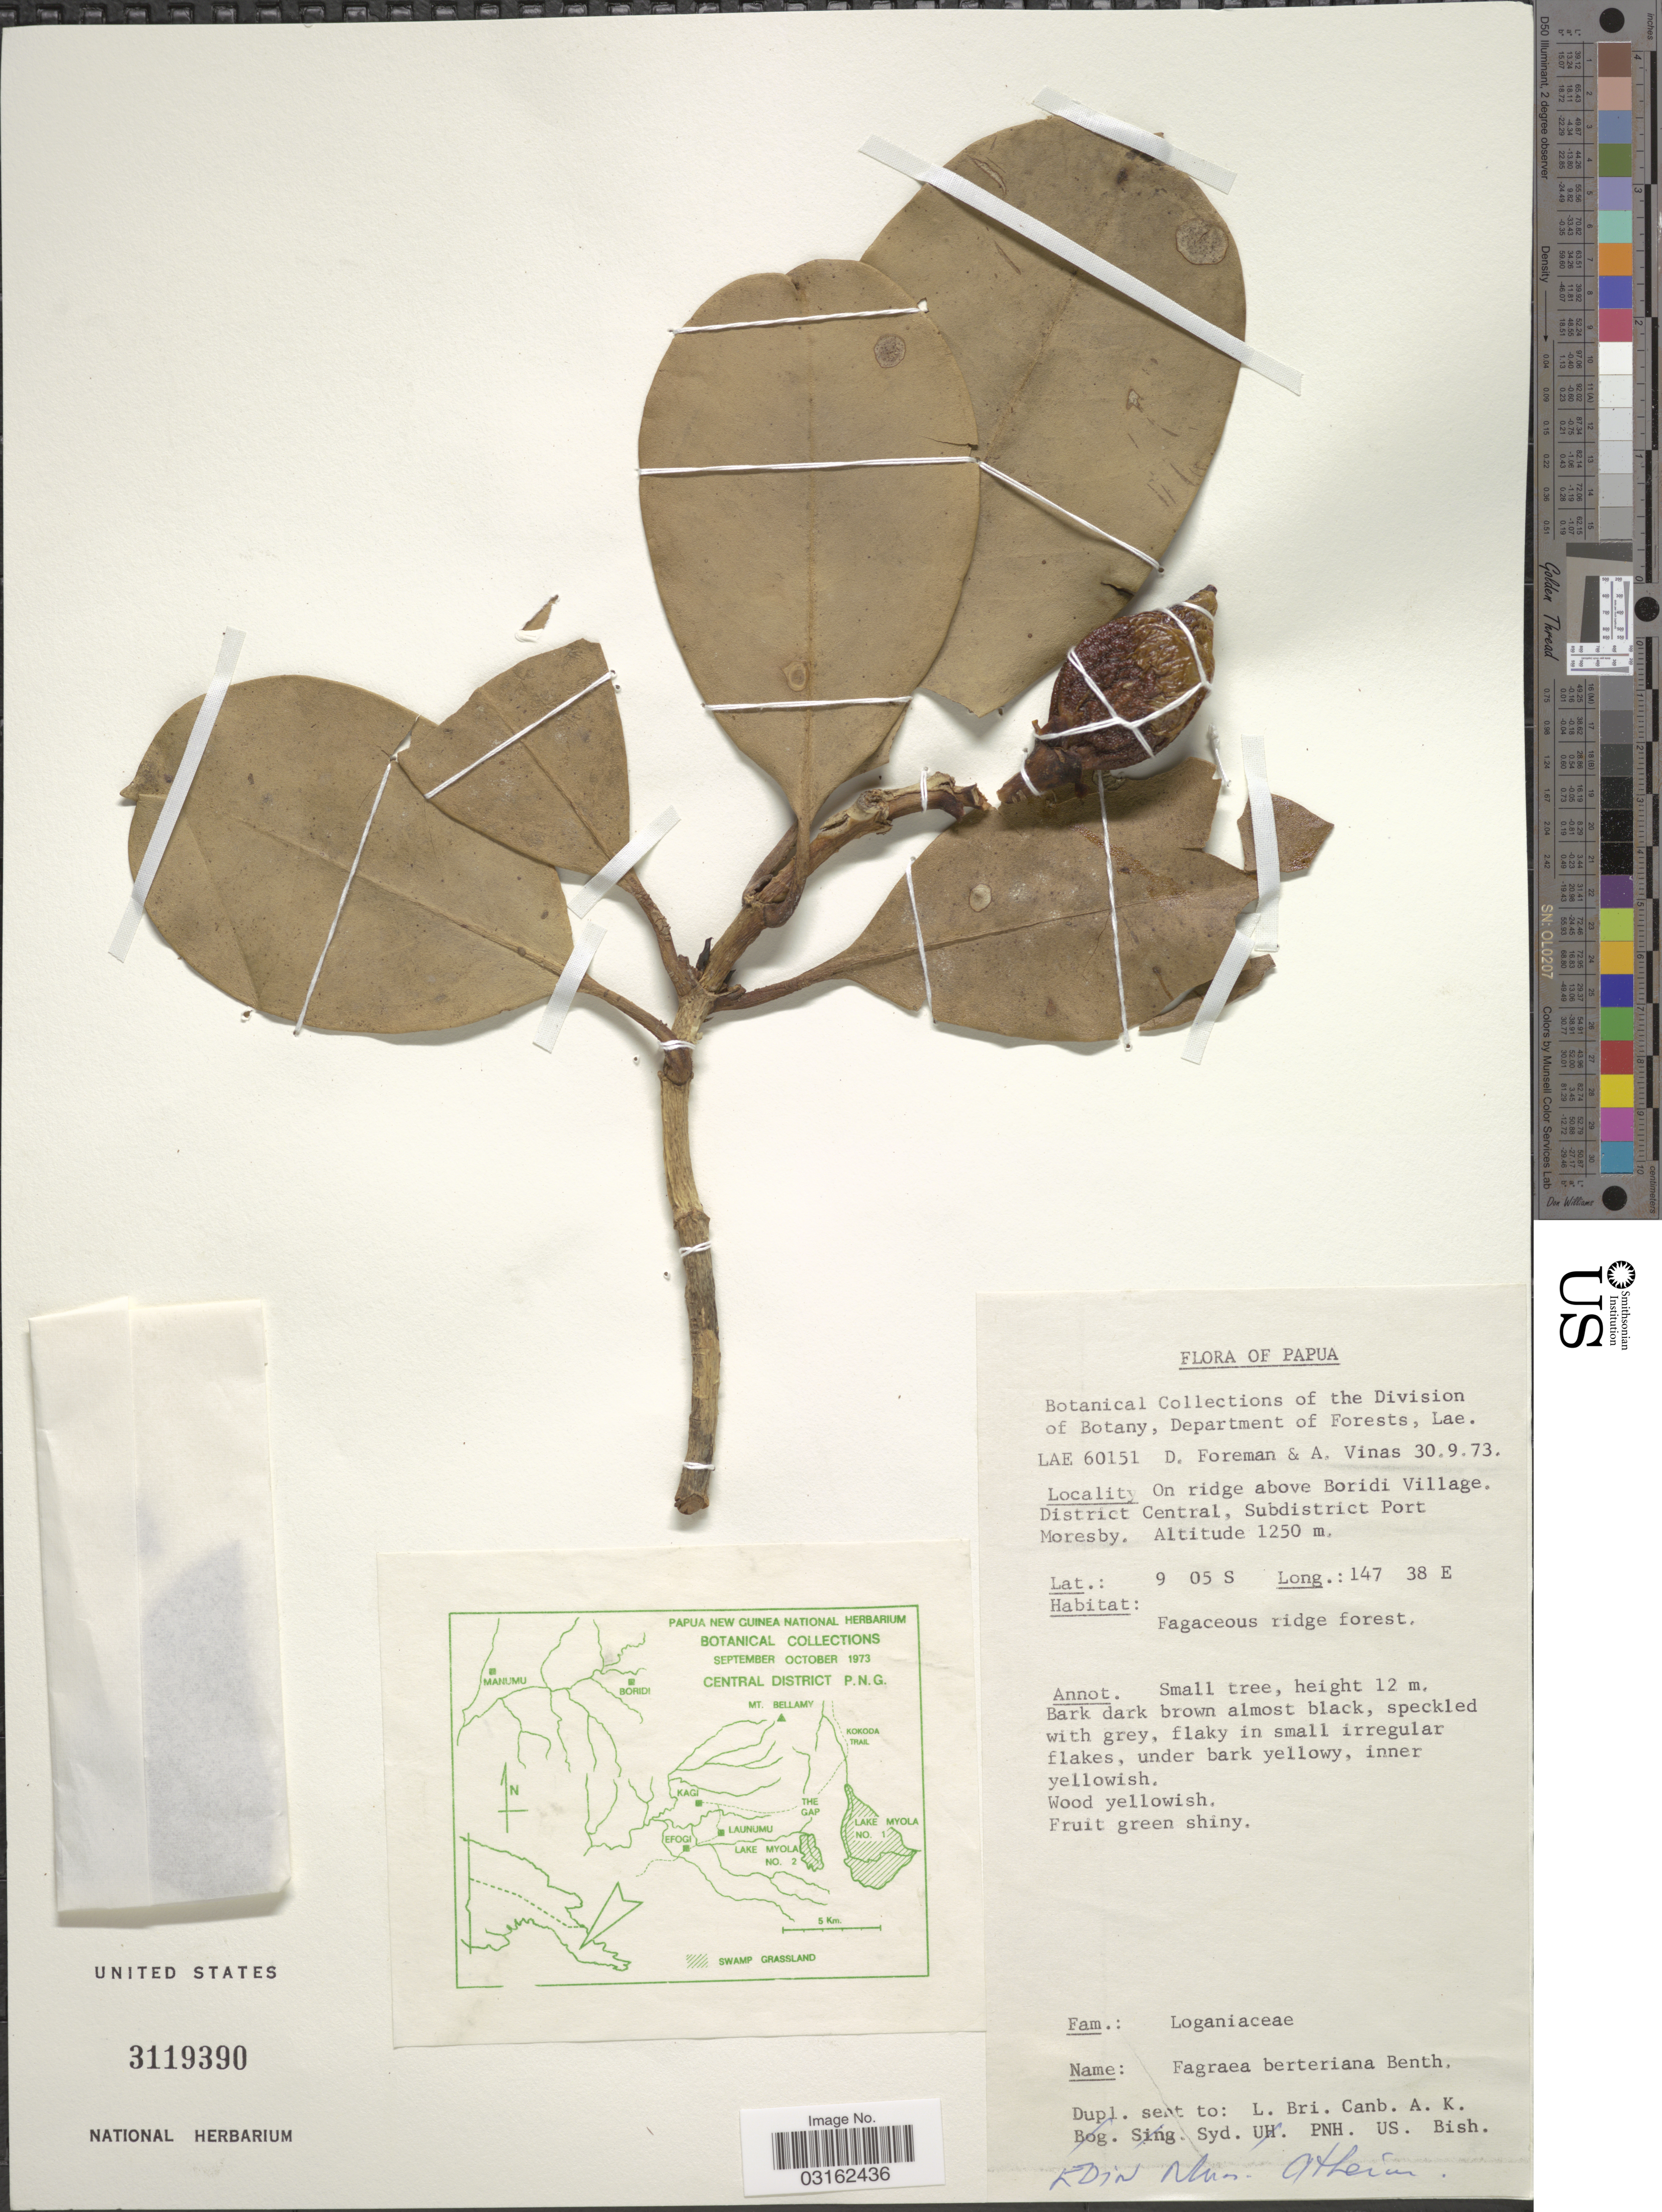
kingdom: Plantae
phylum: Tracheophyta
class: Magnoliopsida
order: Gentianales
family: Gentianaceae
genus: Fagraea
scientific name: Fagraea berteroana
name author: A. Gray ex Benth.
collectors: D. Foreman & A. Vinas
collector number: LAE 60151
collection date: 1973-09-30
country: Papua New Guinea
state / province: Central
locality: Papua. On ridge above Boridi Village. District Central, Subdistrict Port Moresby.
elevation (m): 1250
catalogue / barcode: US 3119390